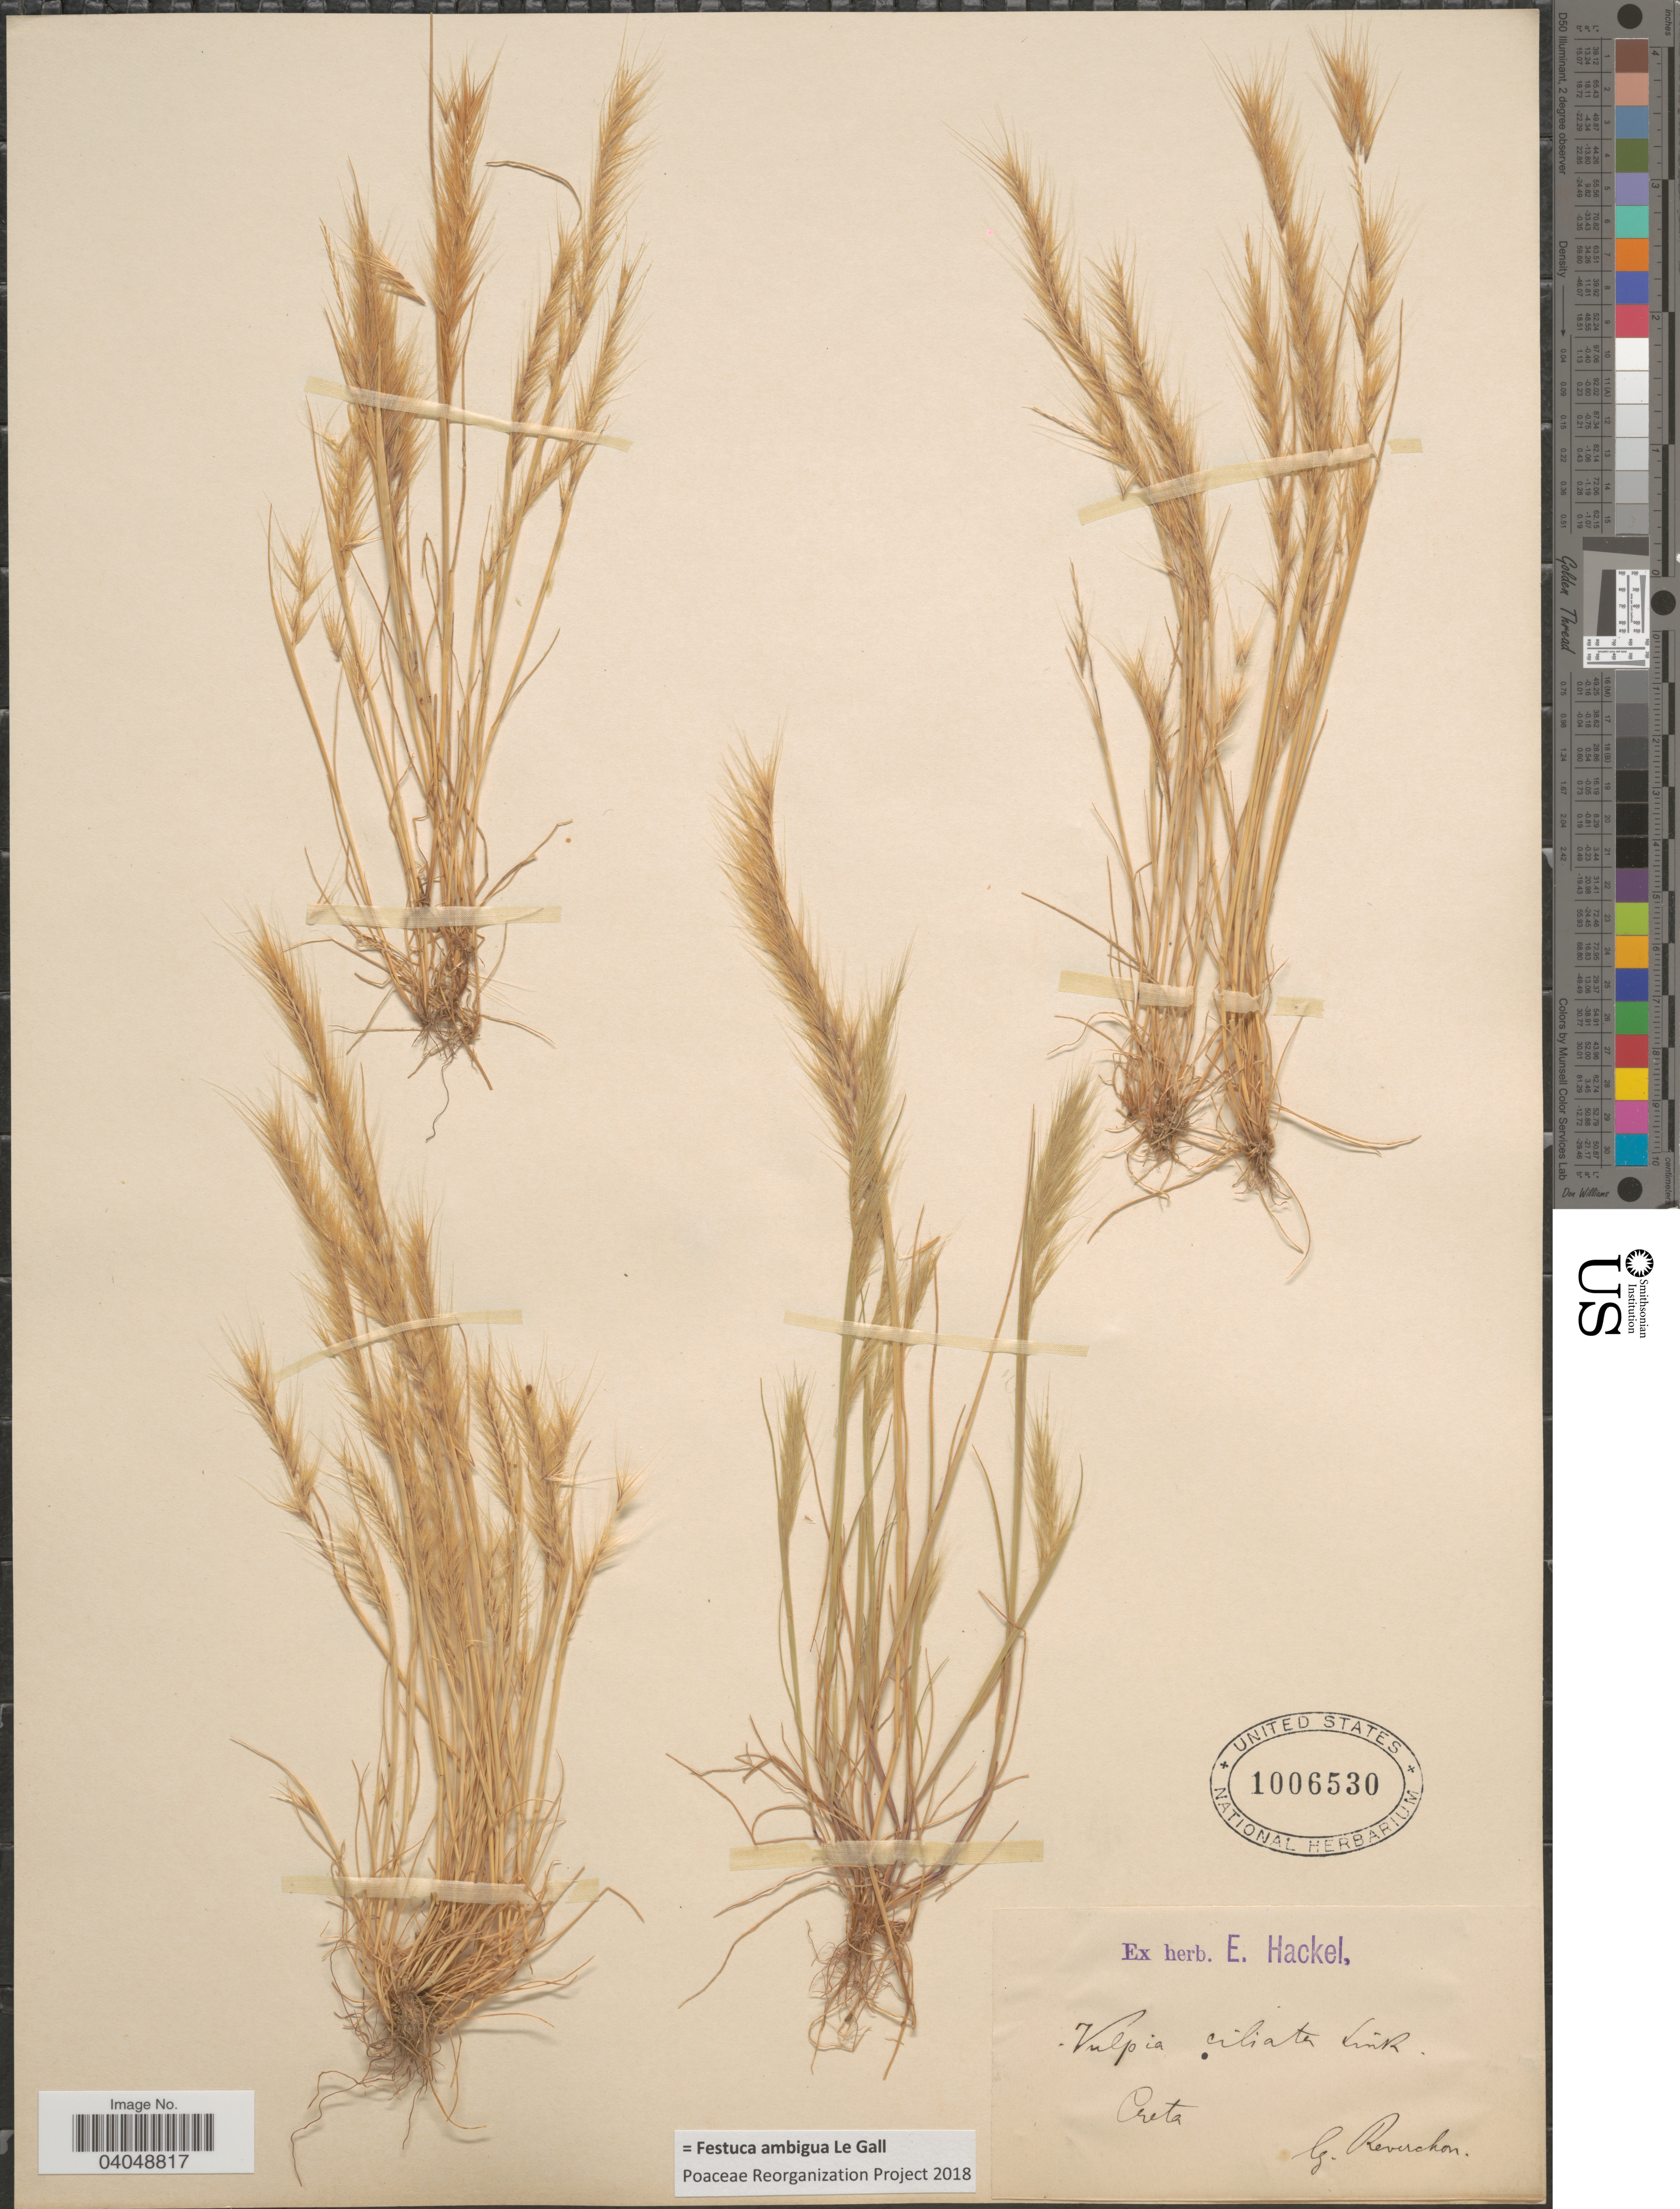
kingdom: Plantae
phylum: Tracheophyta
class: Liliopsida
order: Poales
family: Poaceae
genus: Festuca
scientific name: Festuca ambigua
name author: Le Gall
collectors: -. Reverchon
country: Greece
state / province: Crete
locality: Creta.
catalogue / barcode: US 1006530